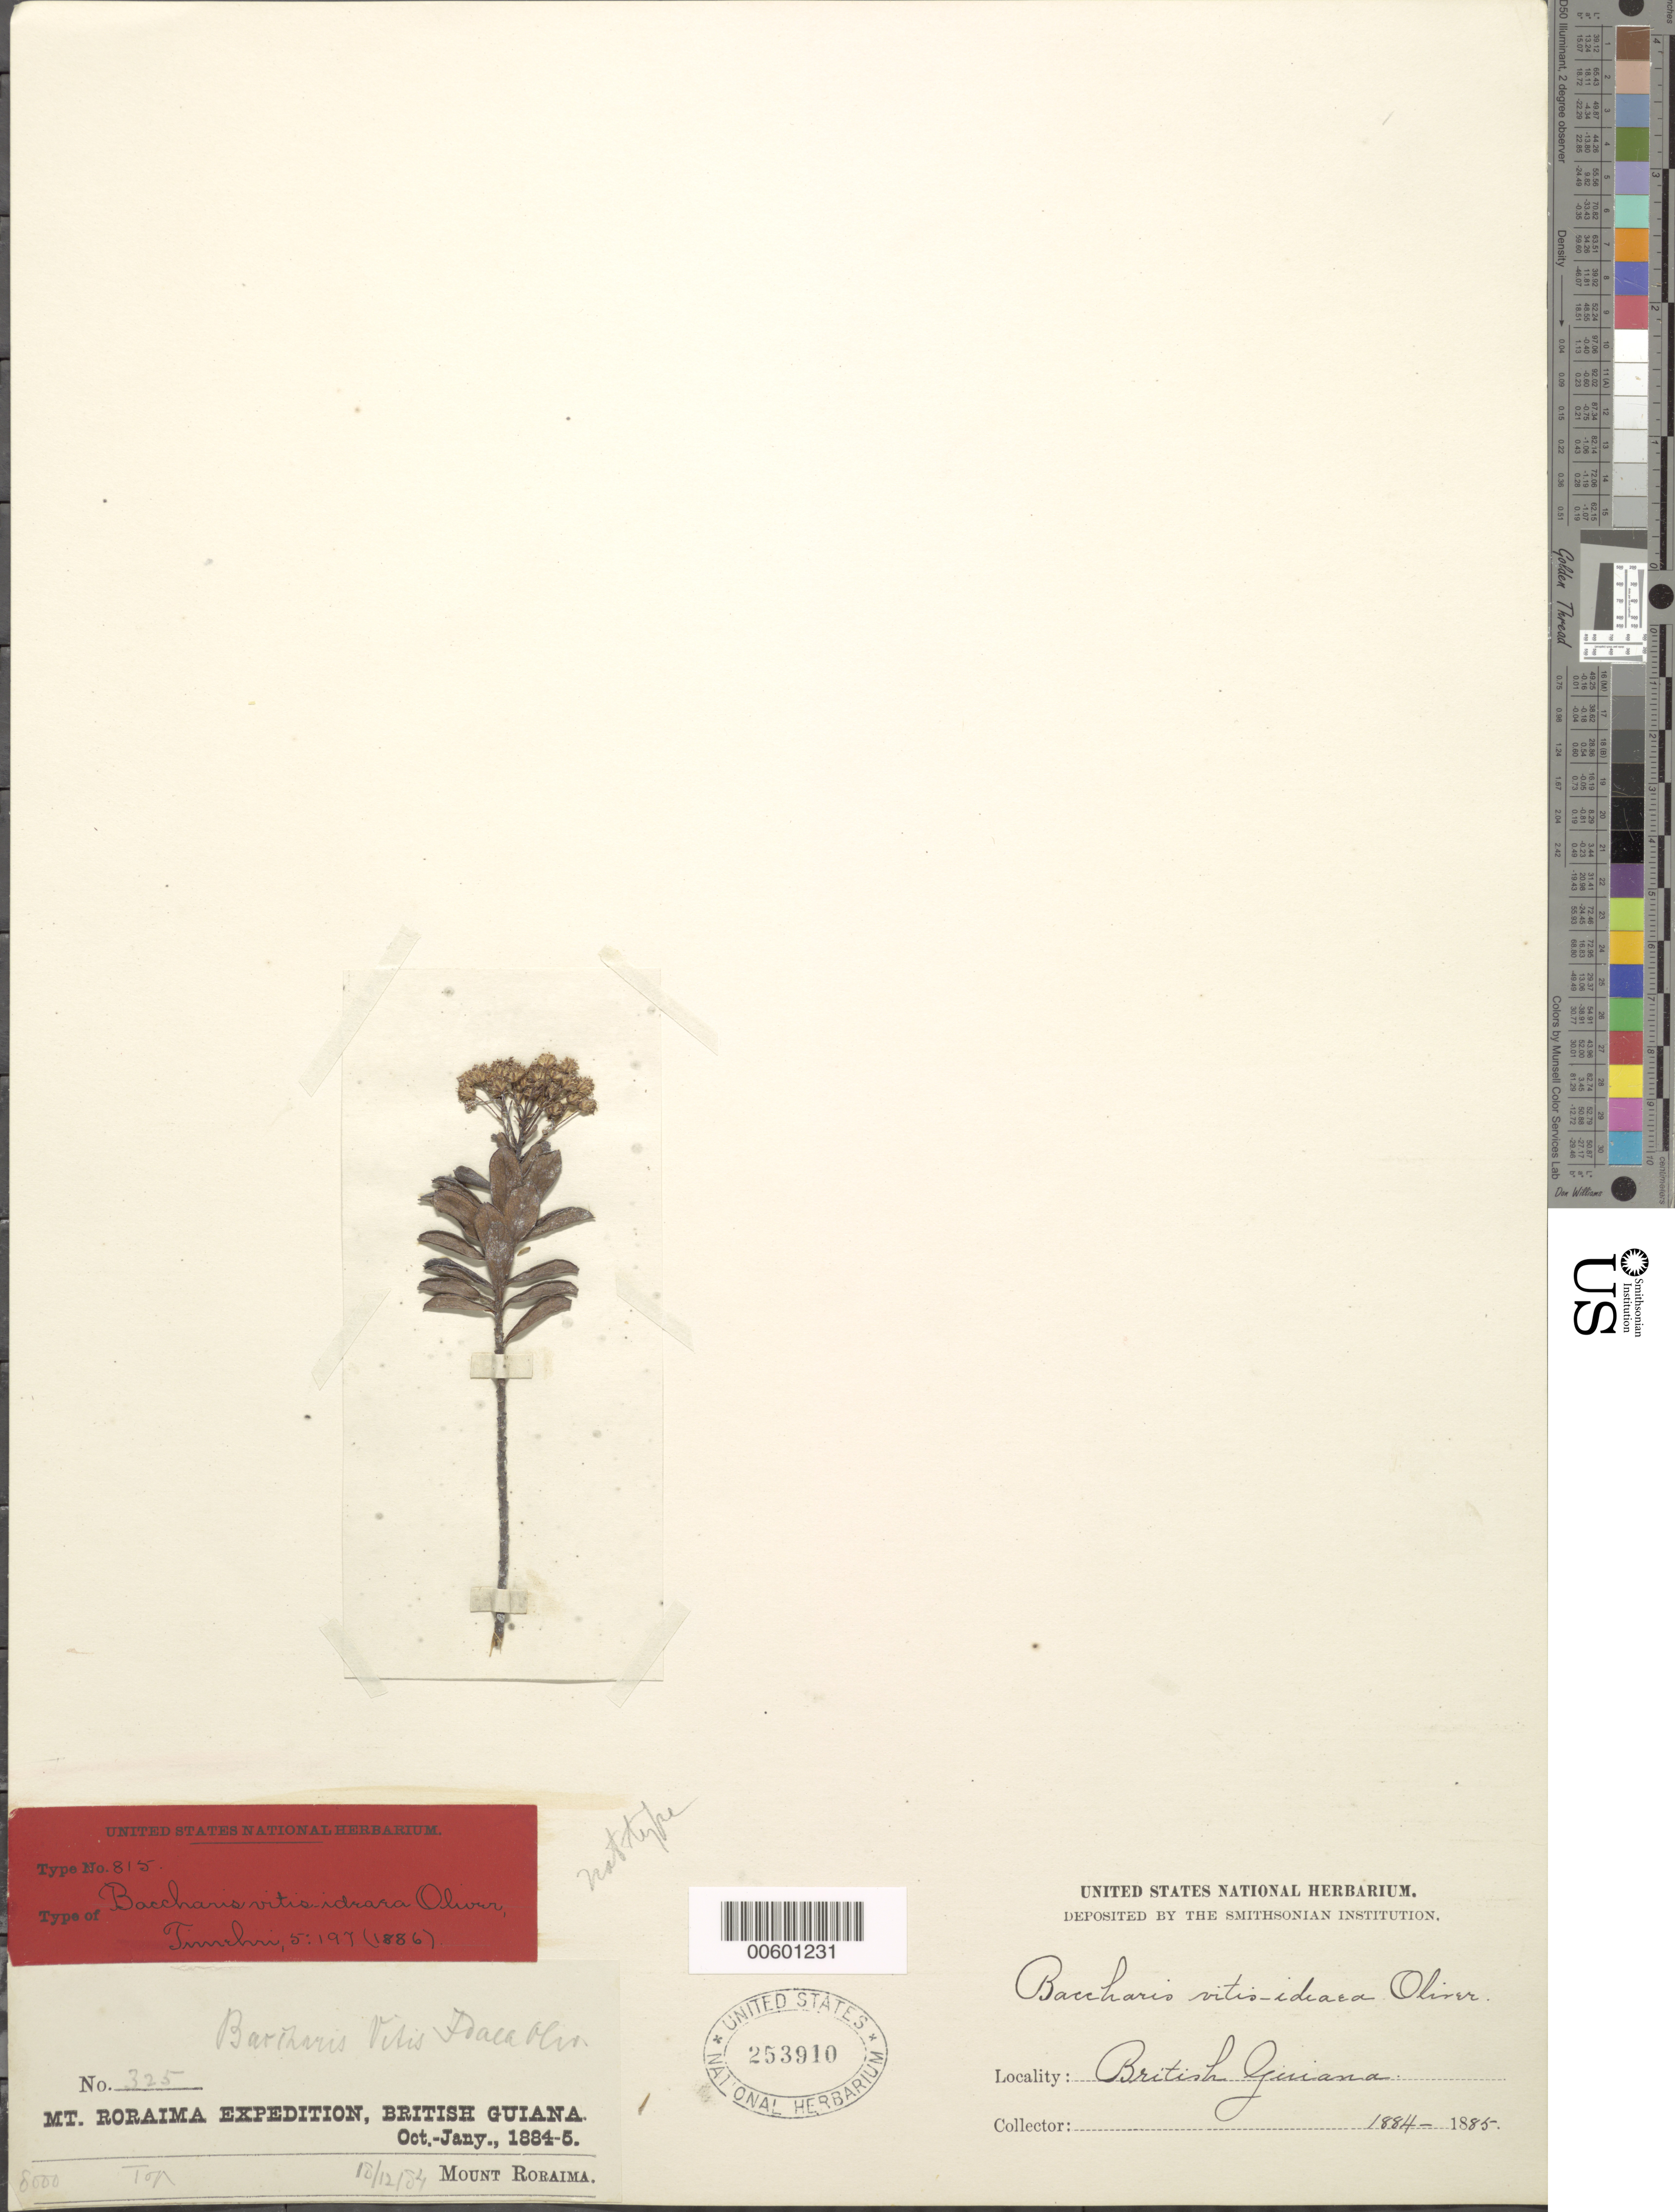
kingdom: Plantae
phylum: Tracheophyta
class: Magnoliopsida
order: Asterales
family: Asteraceae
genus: Baccharis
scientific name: Baccharis vitis-idaea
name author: Oliv. ex Thurn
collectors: G. S. Jenman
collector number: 325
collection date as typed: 18 December 1884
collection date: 1884-12-18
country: Guyana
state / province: Cuyuni-Mazaruni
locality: Mt. Roraima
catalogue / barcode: US 253910